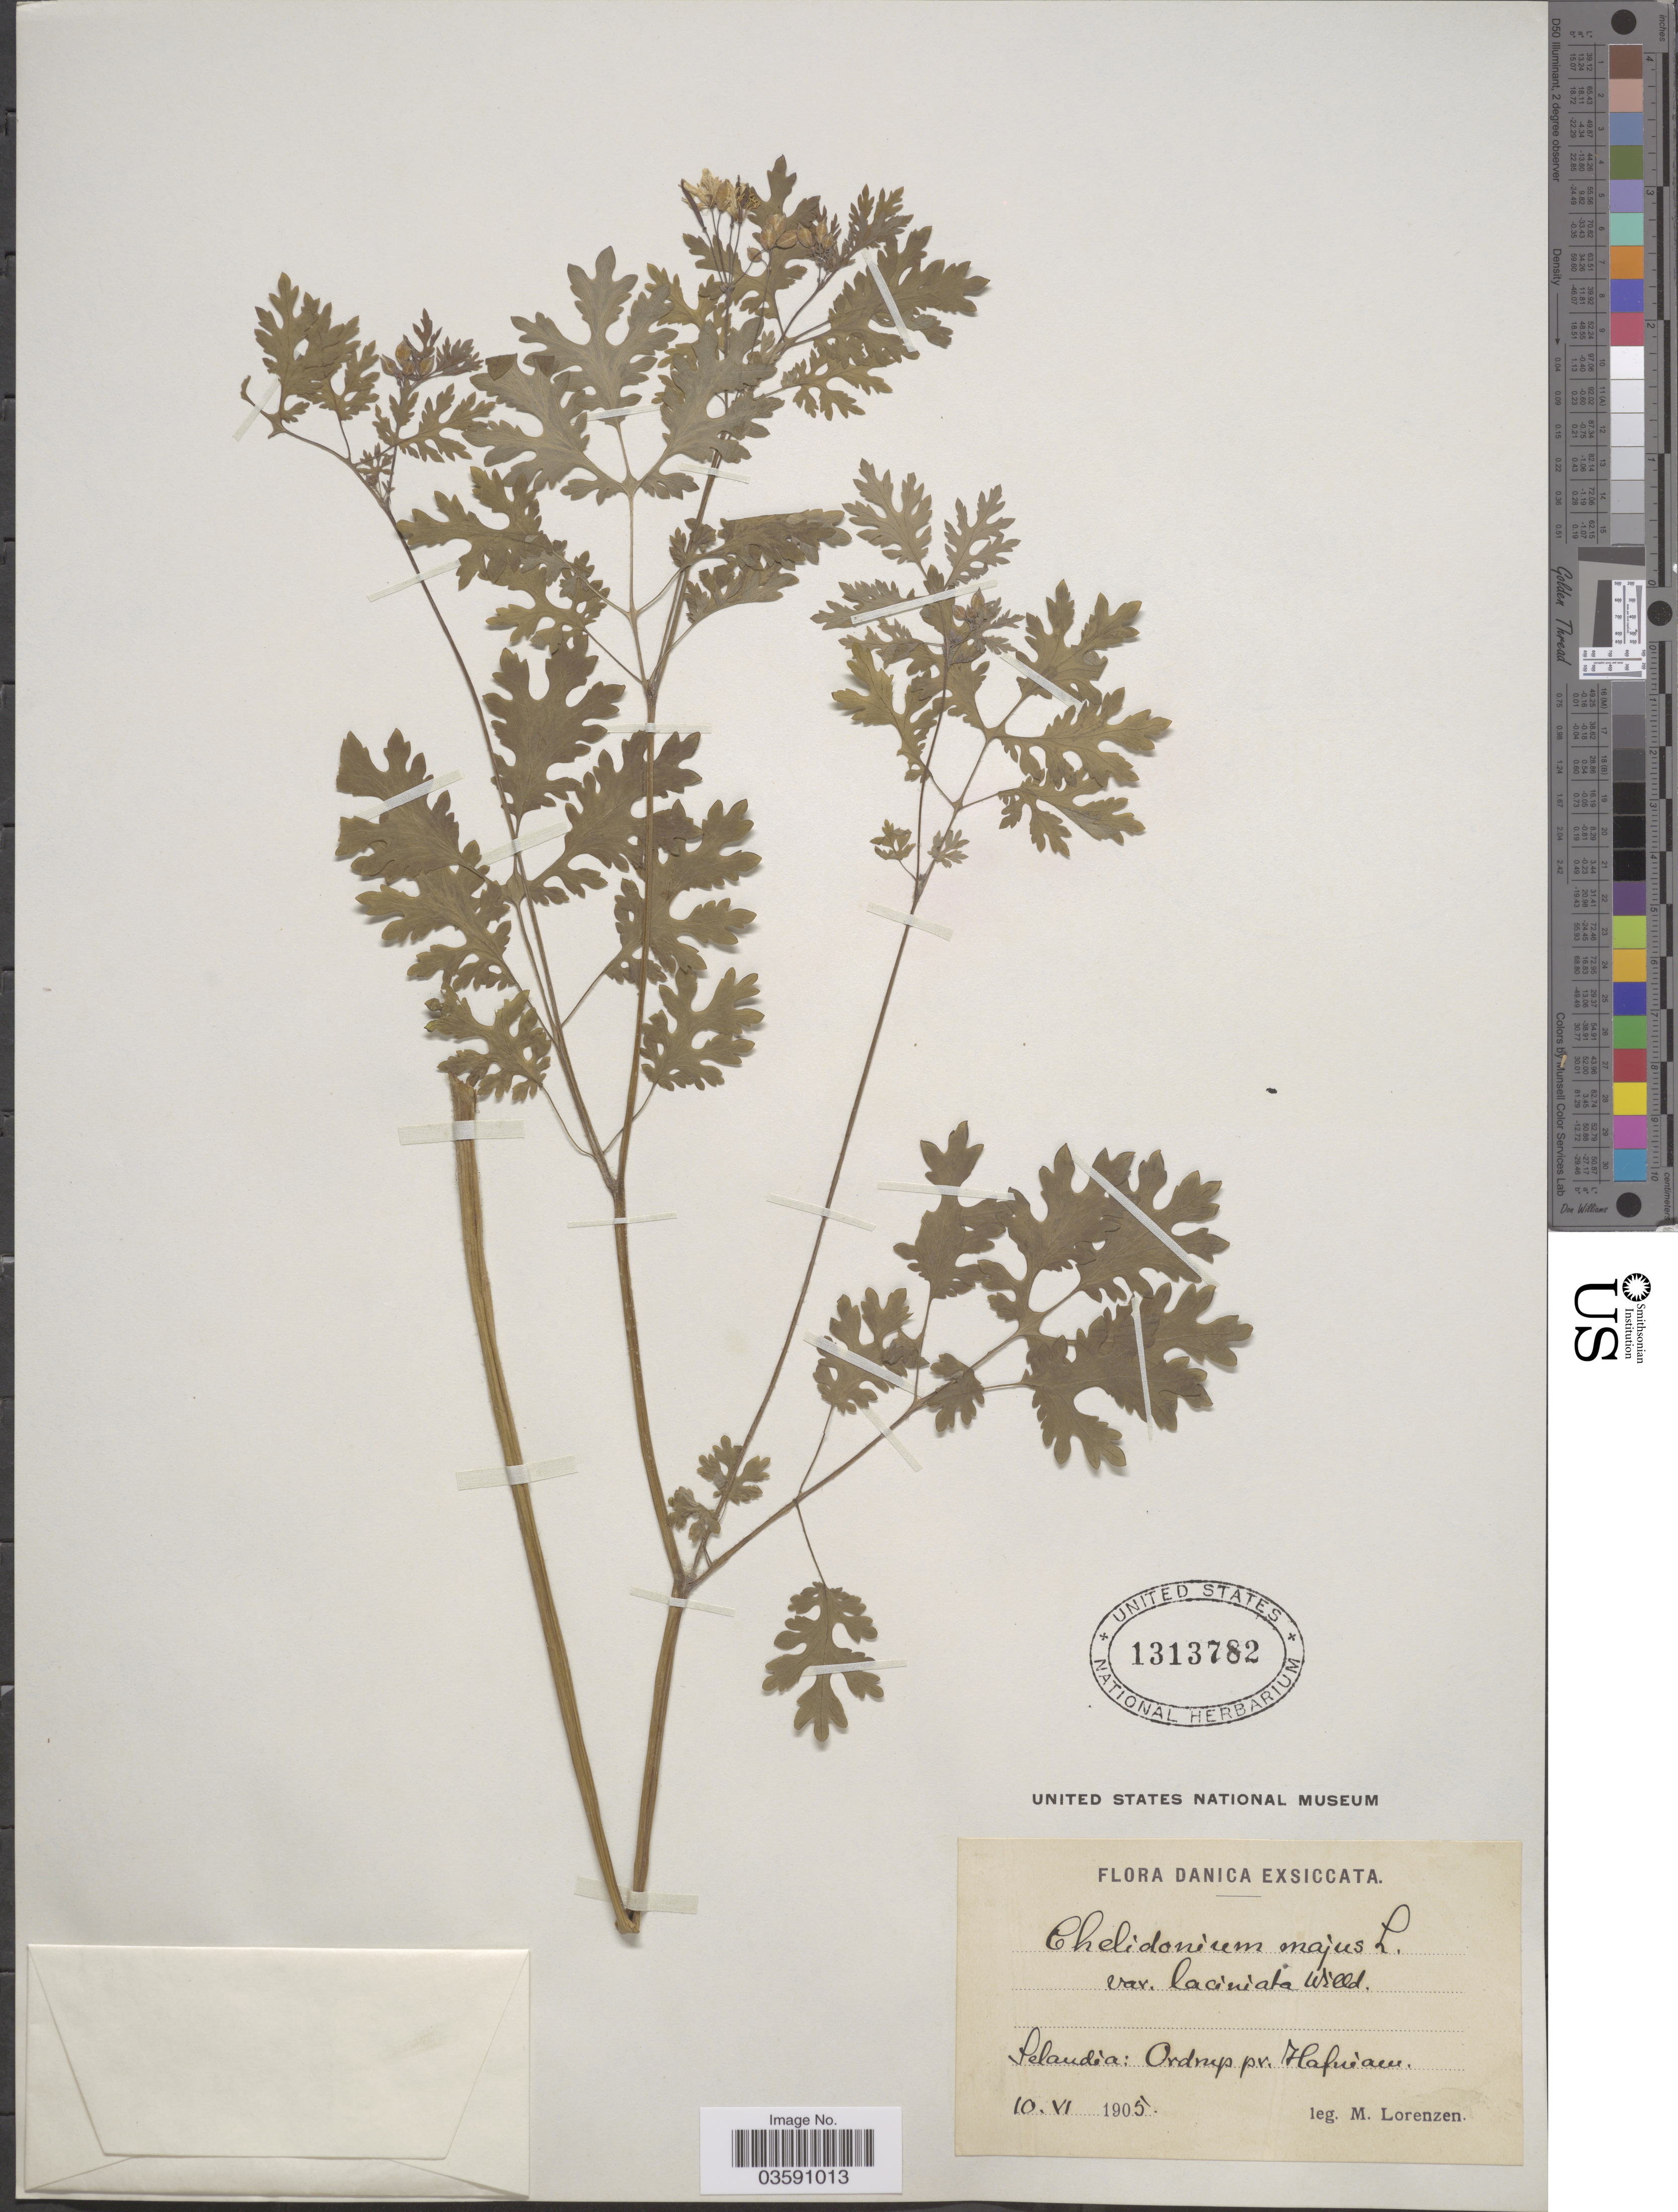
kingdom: Plantae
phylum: Tracheophyta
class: Magnoliopsida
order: Ranunculales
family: Papaveraceae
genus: Chelidonium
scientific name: Chelidonium grandiflorum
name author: DC.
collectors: M. Lorenzen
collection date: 1905-06-10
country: Denmark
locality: Danica. Selandia: Ordrup pr. Hafniam.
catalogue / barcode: US 1313782